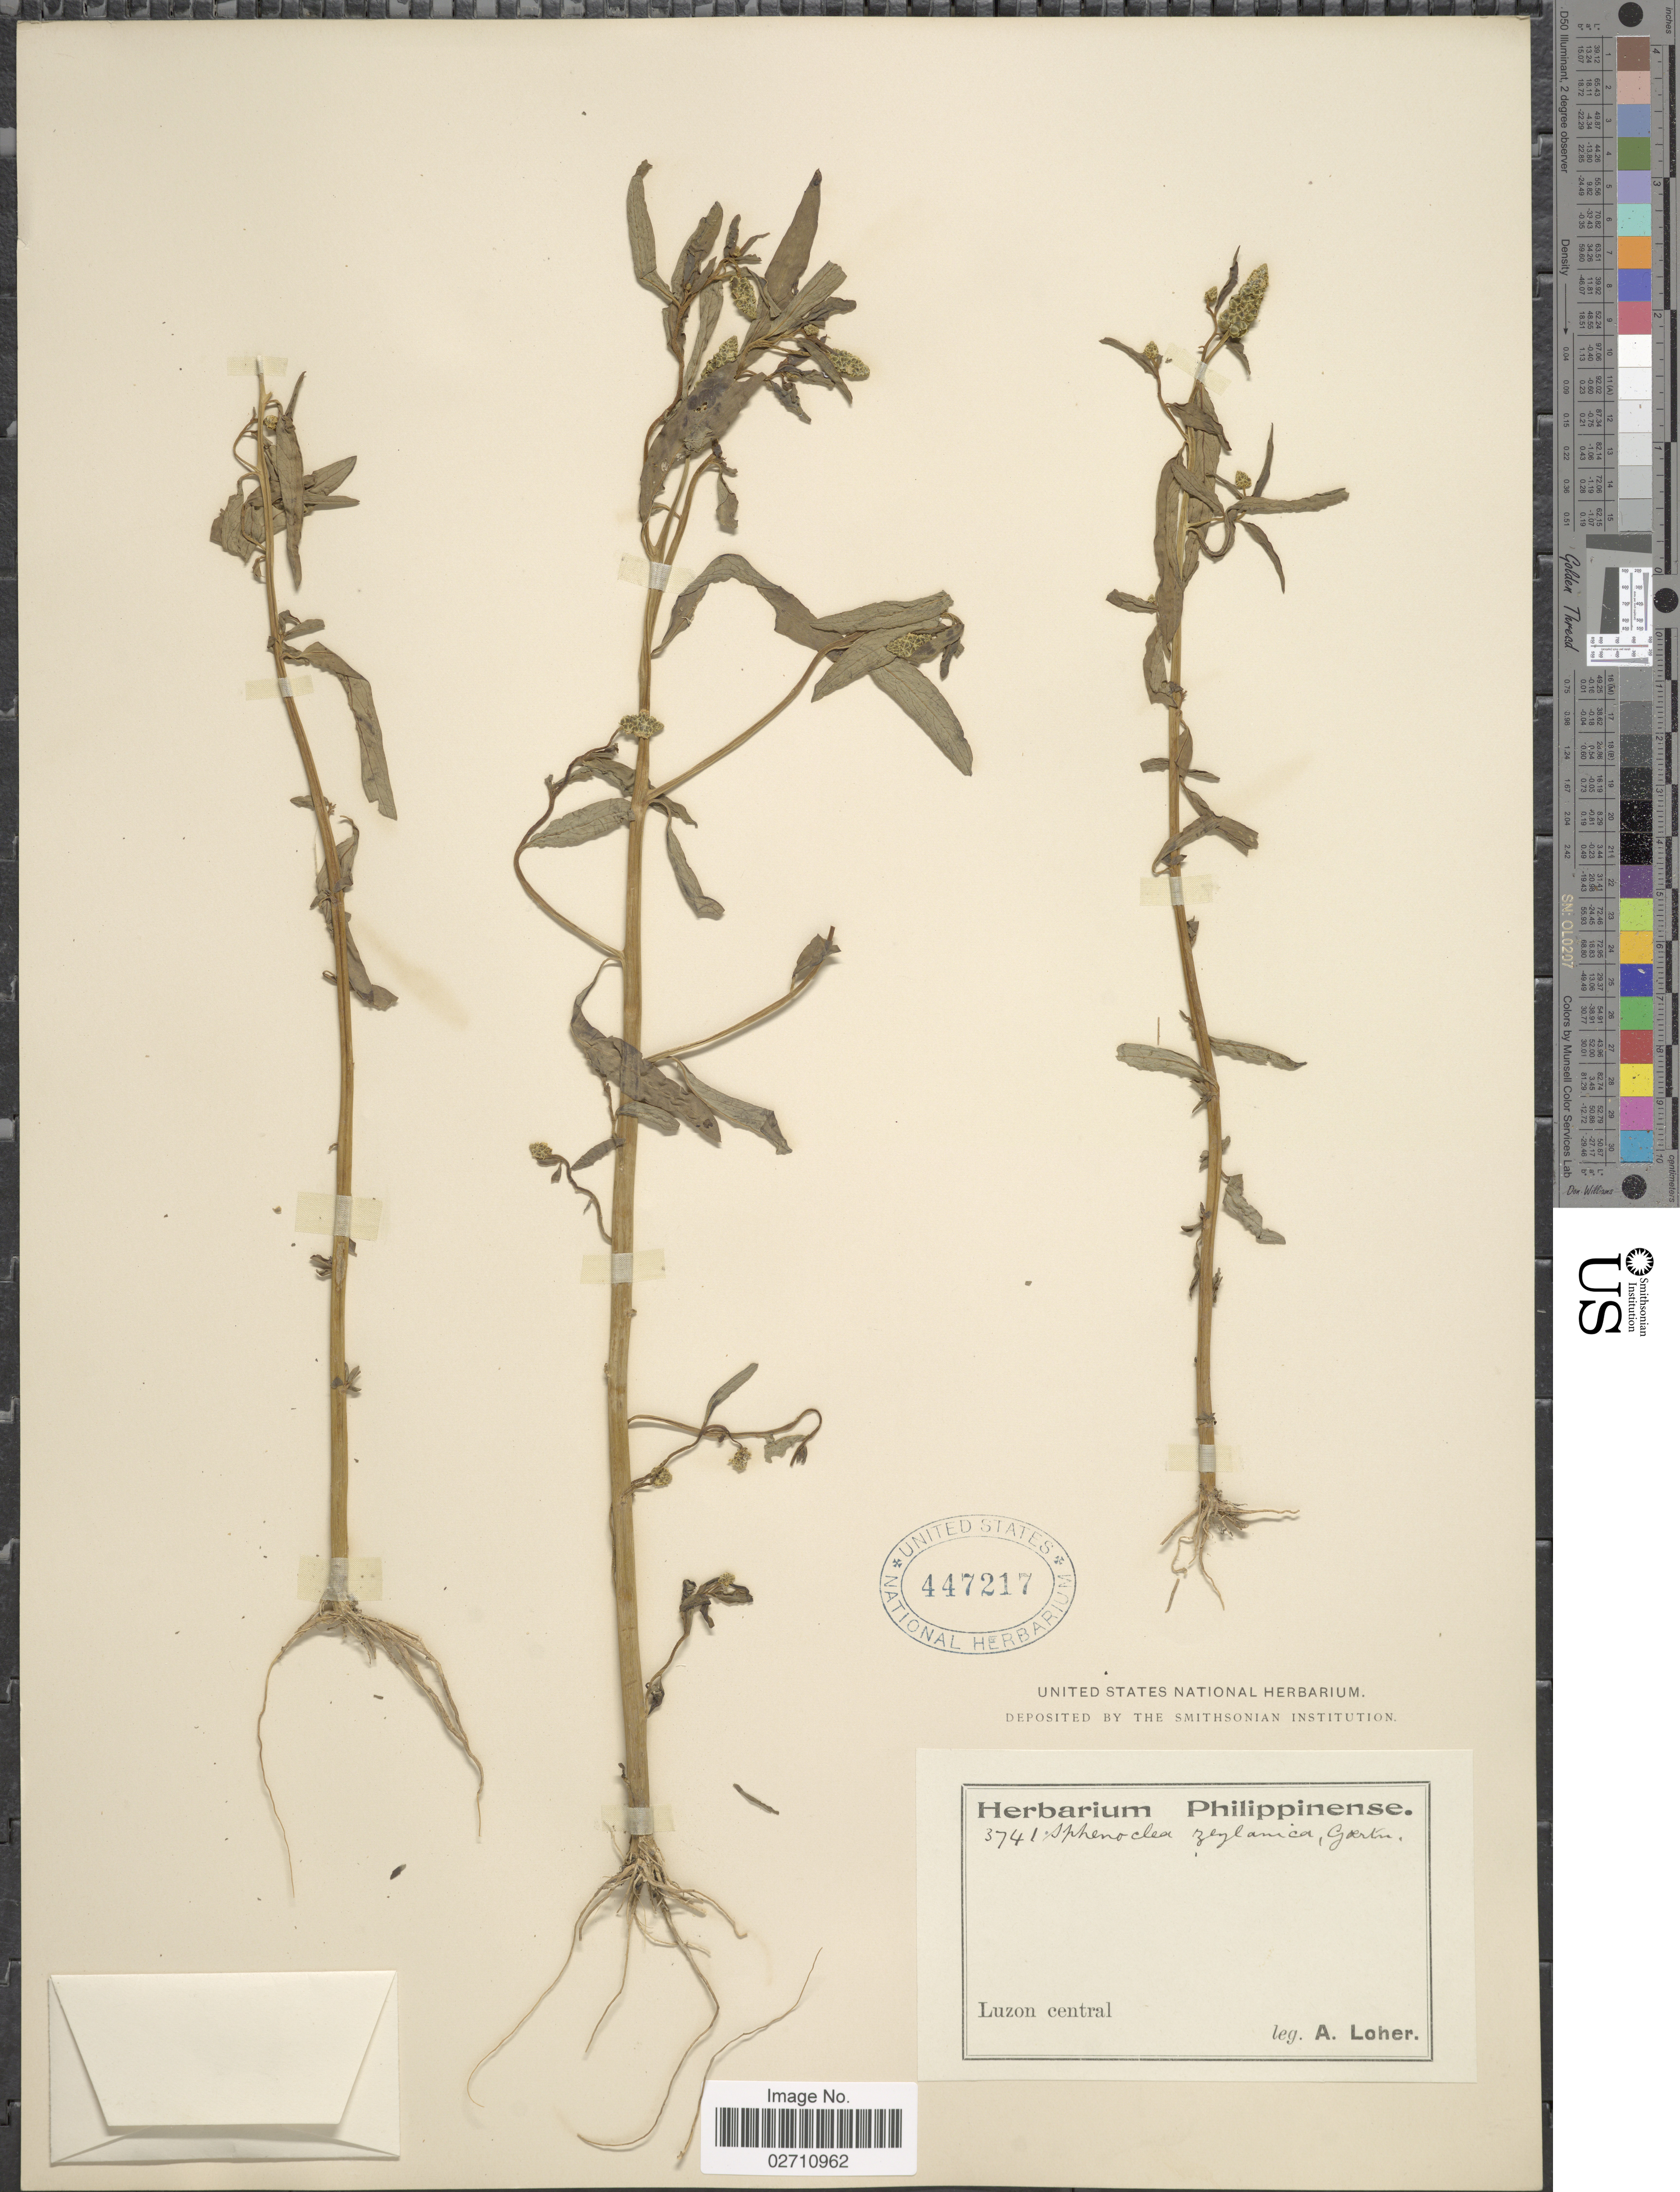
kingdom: Plantae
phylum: Tracheophyta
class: Magnoliopsida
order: Solanales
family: Sphenocleaceae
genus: Sphenoclea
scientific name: Sphenoclea zeylanica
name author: Gaertn.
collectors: A. Loher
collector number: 3741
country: Philippines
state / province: Central Luzon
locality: Luzon Central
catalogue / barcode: US 447217